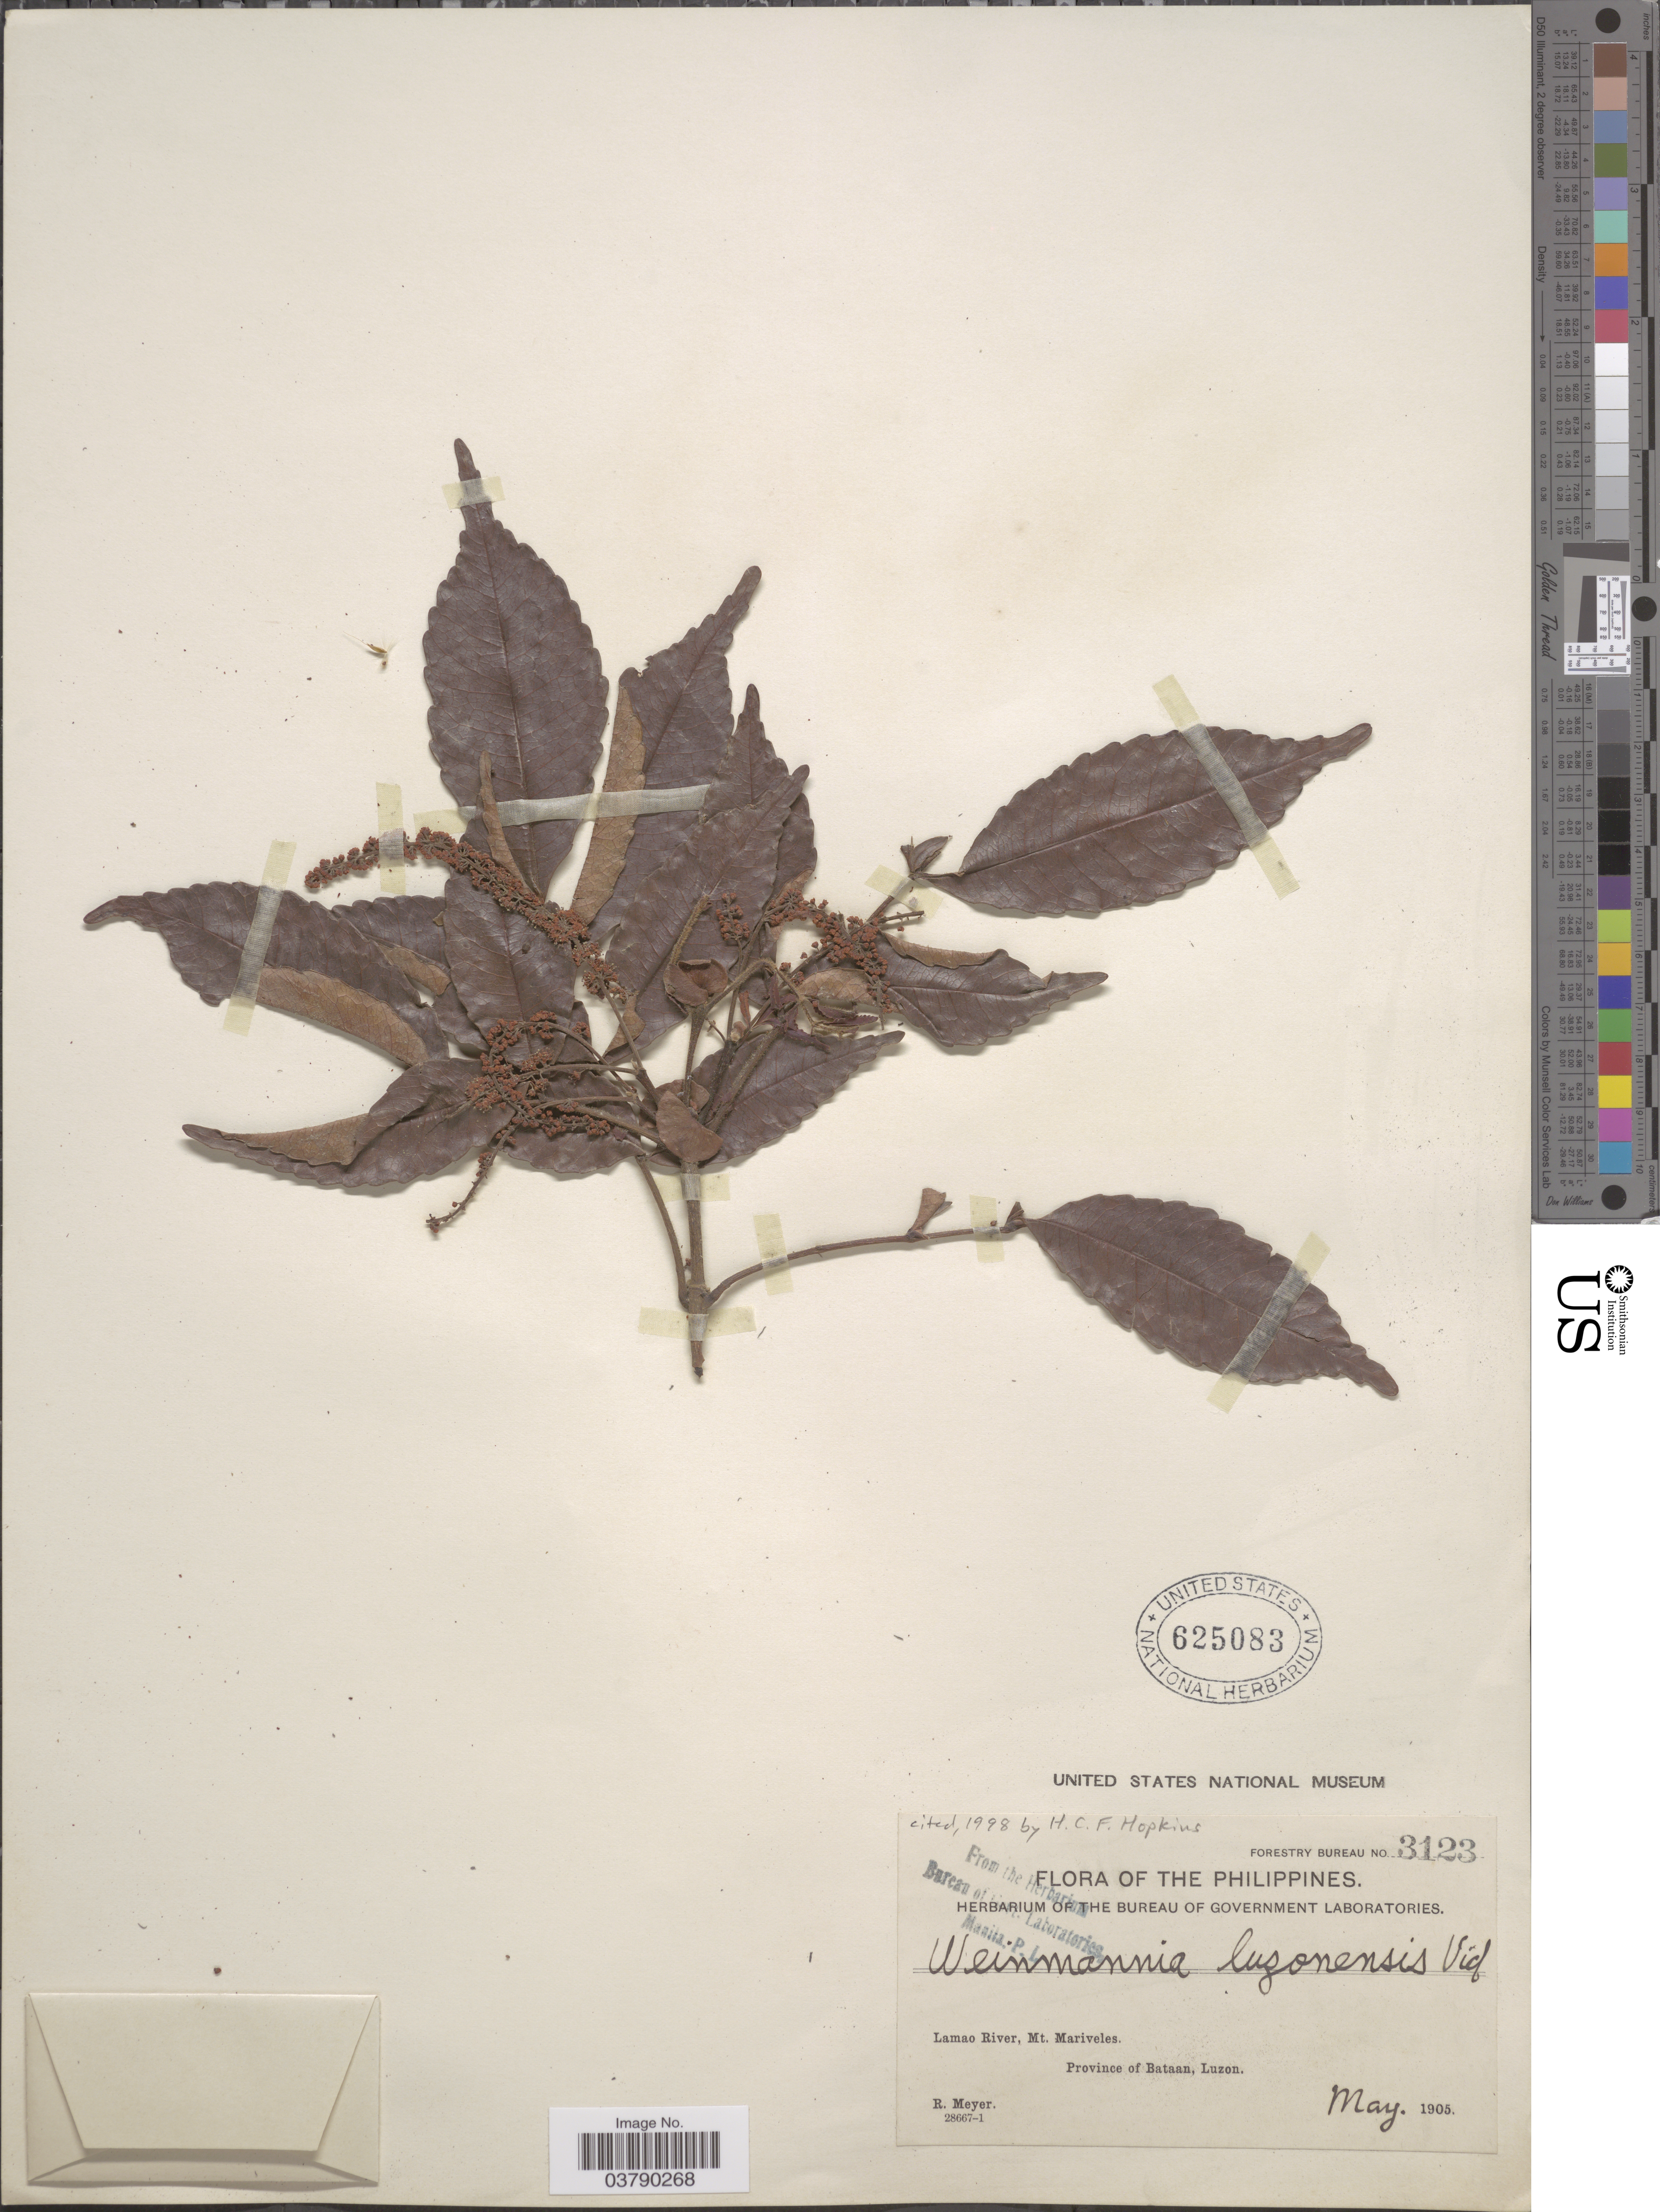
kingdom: Plantae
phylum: Tracheophyta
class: Magnoliopsida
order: Oxalidales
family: Cunoniaceae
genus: Pterophylla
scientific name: Pterophylla luzoniensis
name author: (S. Vidal) Pillon & H.C. Hopkins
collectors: R. Meyer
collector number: Forestry Bureau 3123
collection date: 1905-05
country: Philippines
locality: Lamao River, Mt. Mariveles. Province of Bataan, Luzon.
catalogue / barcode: US 625083